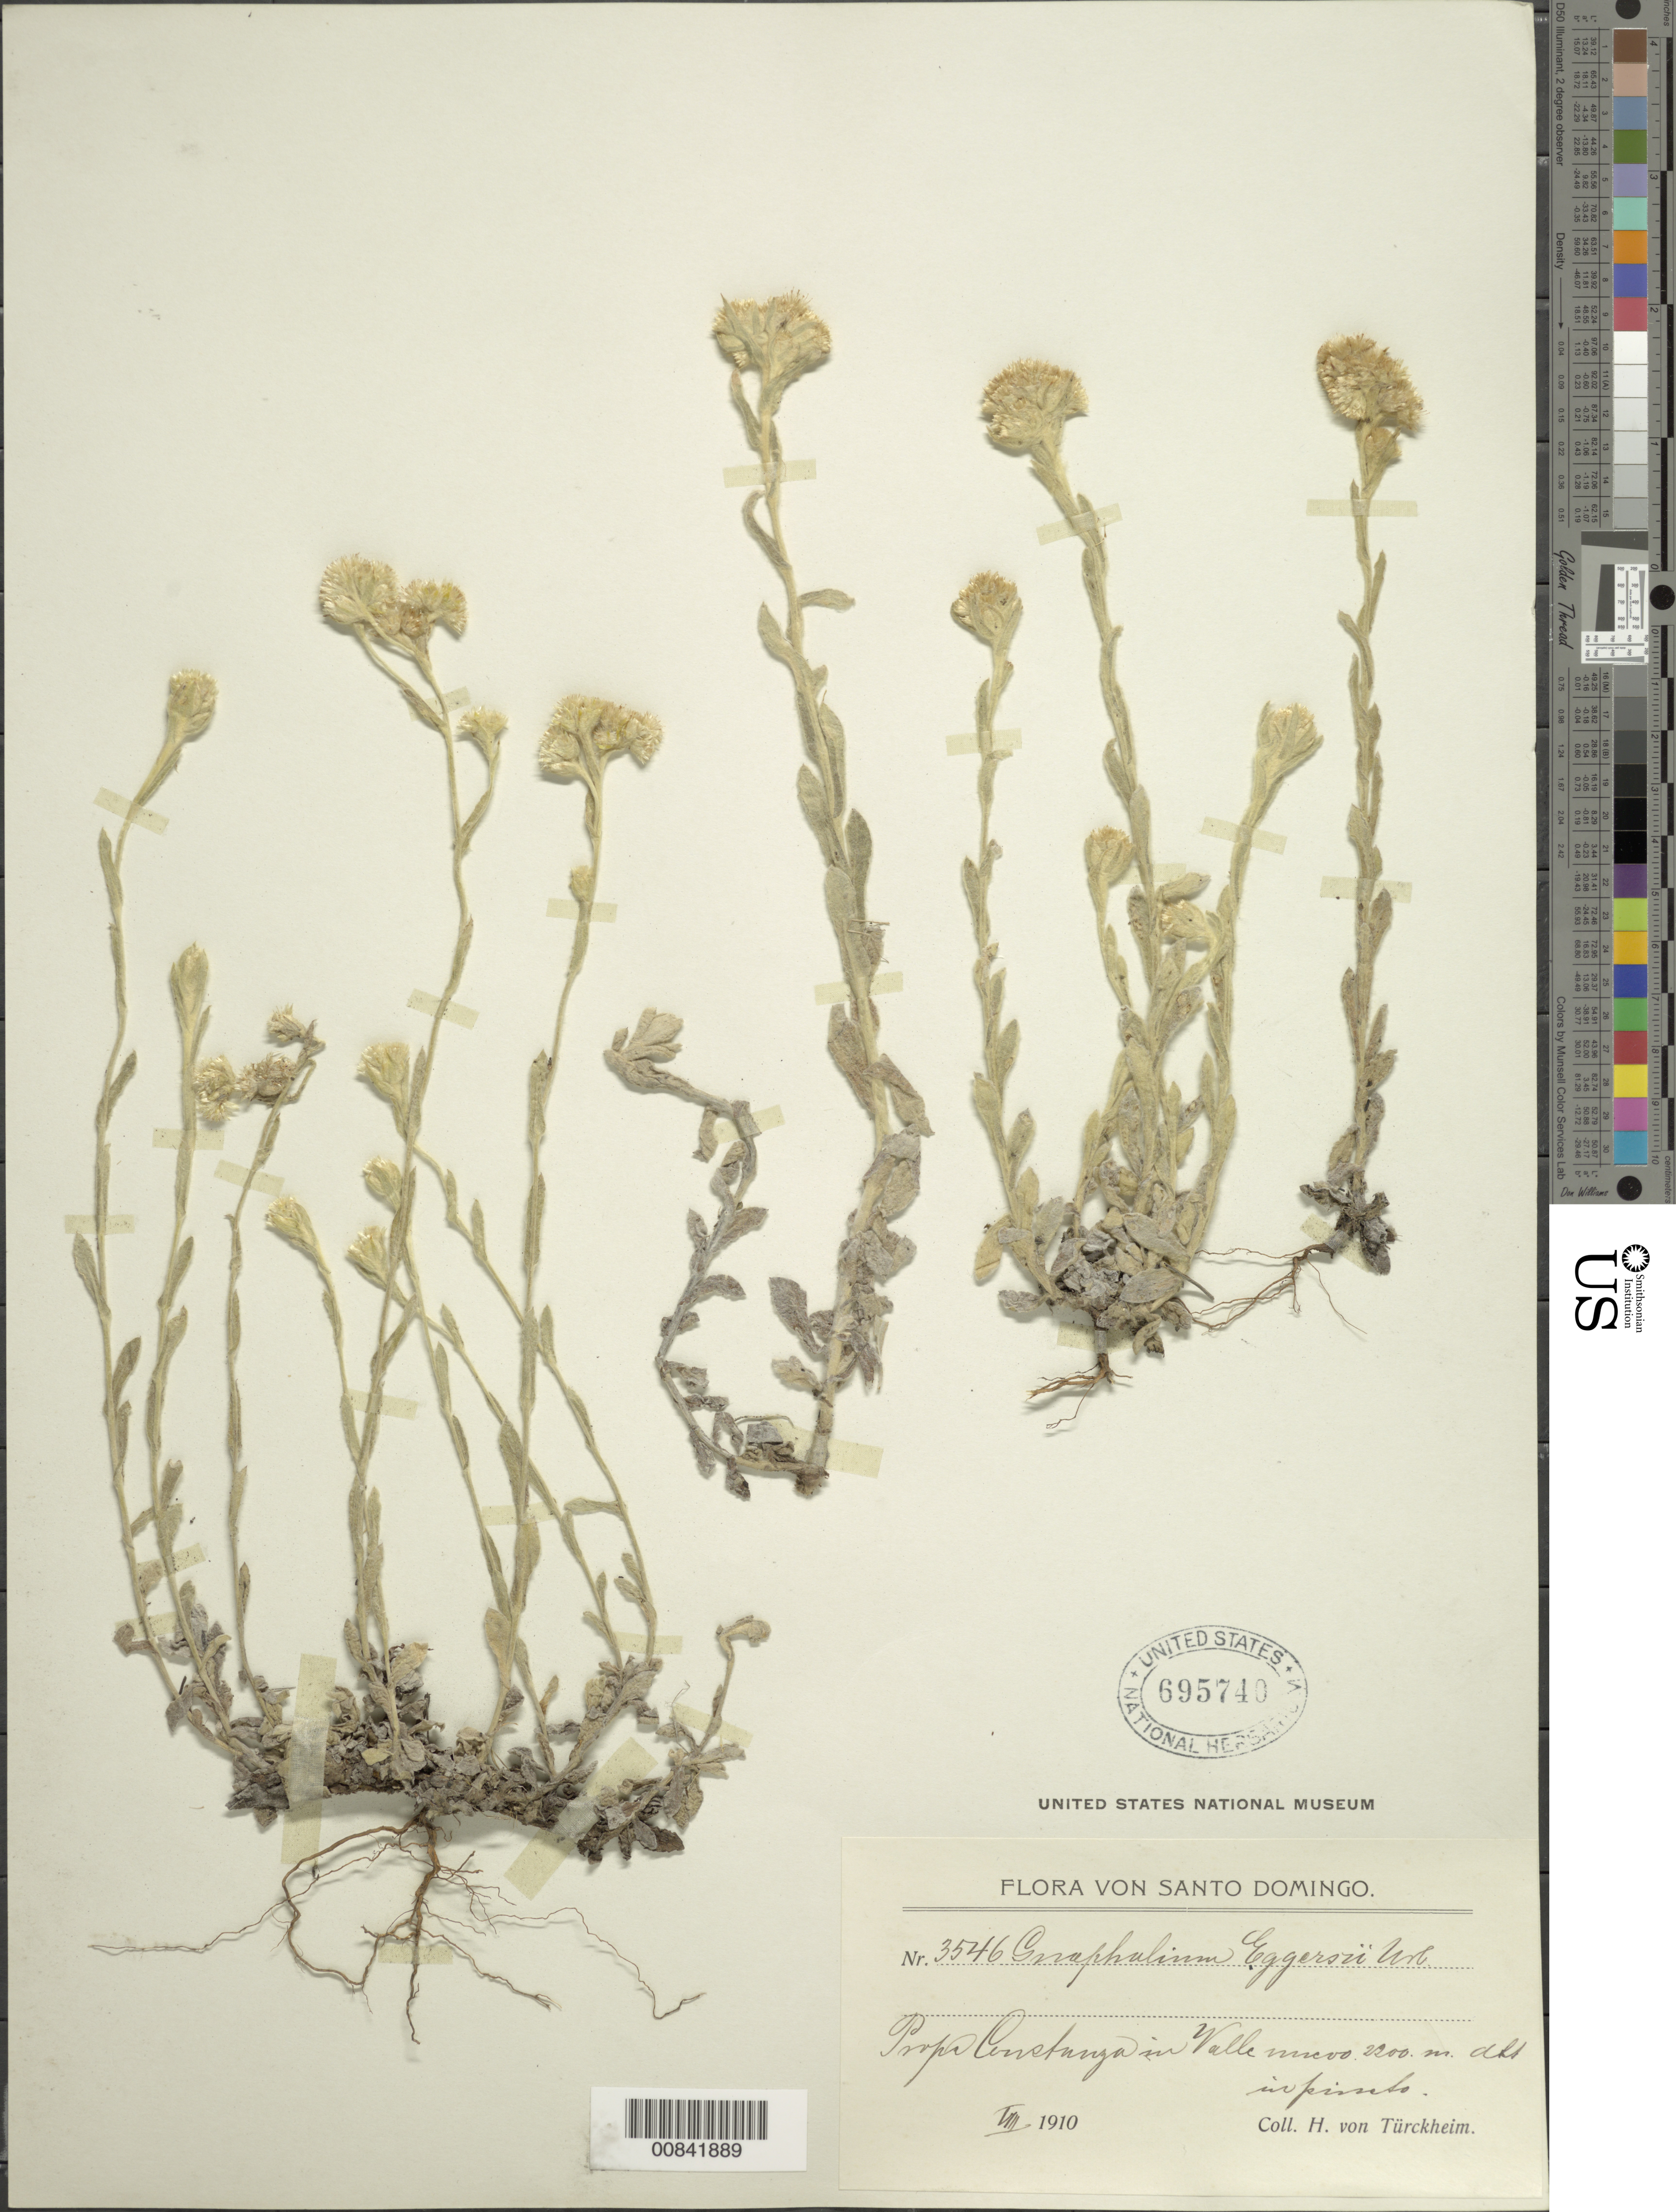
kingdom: Plantae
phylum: Tracheophyta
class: Magnoliopsida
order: Asterales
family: Asteraceae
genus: Pseudognaphalium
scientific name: Pseudognaphalium eggersii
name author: (Urb.) Anderb.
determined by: Nesom, Guy L.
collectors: H. von Türckheim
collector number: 3546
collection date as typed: Jul 1910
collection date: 1910-07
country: Dominican Republic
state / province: La Vega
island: Hispaniola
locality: Constanza, Valle Nuevo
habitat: In "pincto" [pine forest?]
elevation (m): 2200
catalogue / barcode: US 695740